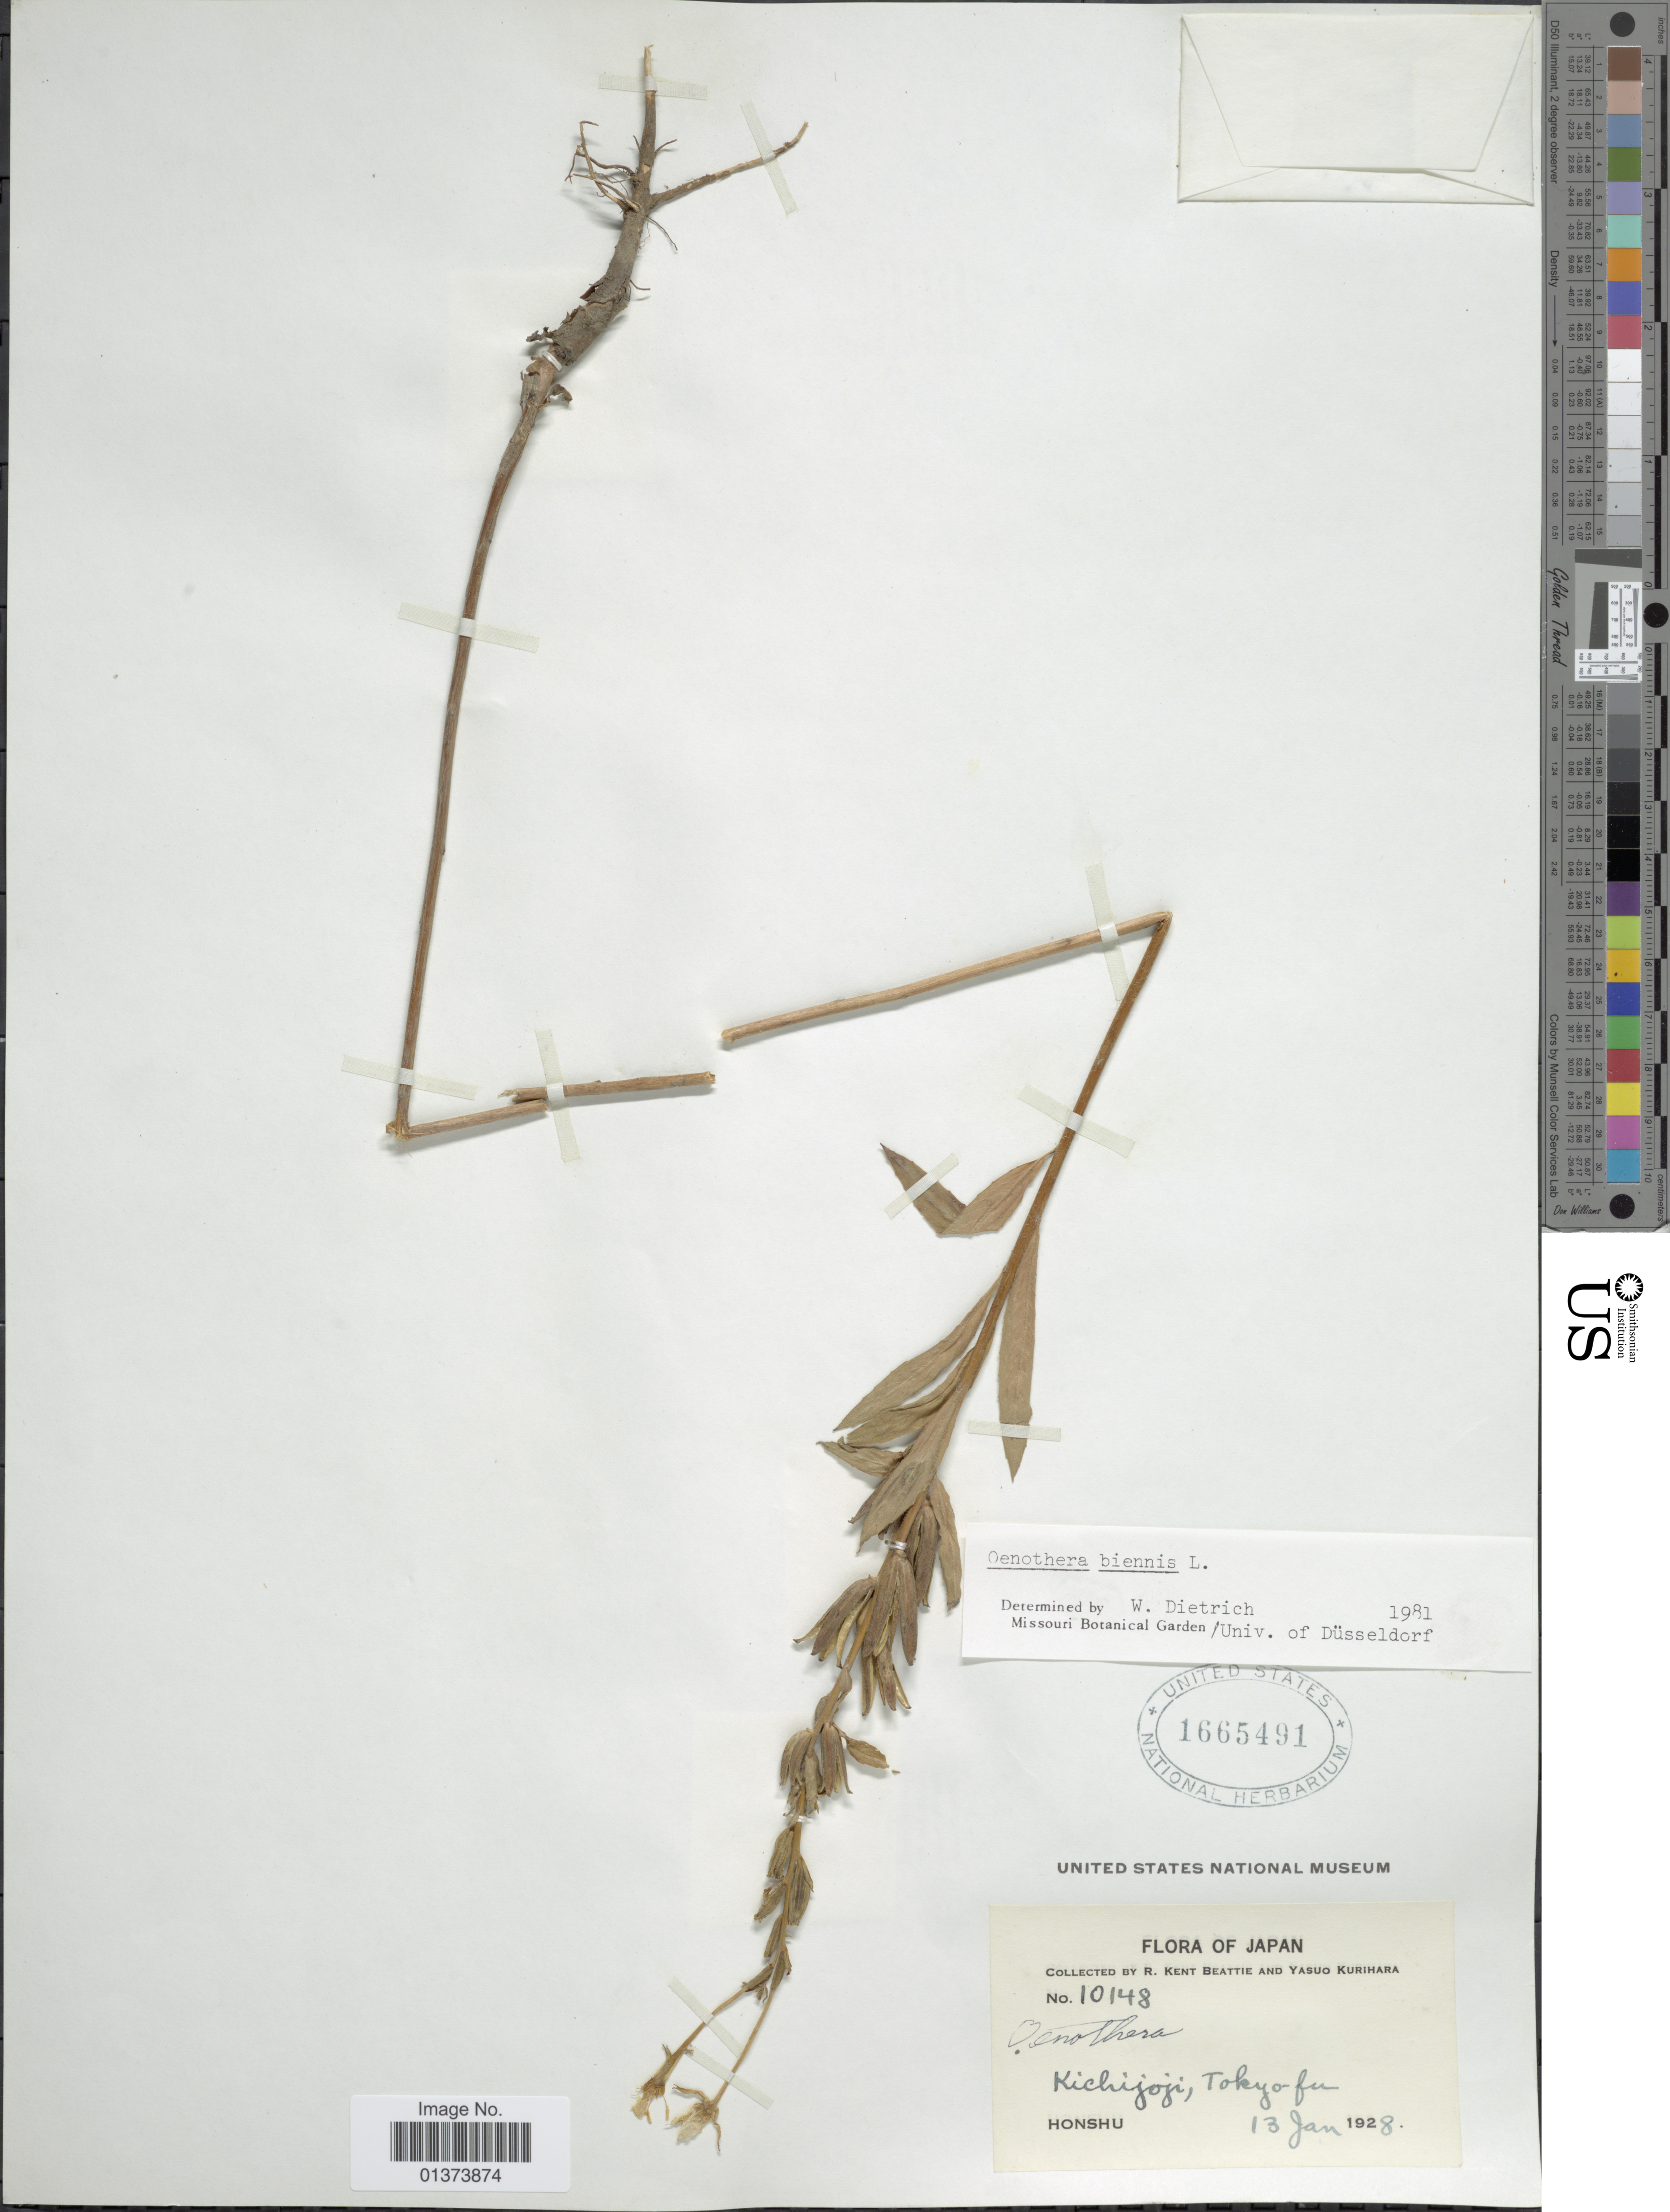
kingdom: Plantae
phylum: Tracheophyta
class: Magnoliopsida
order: Myrtales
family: Onagraceae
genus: Oenothera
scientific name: Oenothera biennis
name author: L.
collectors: R. K. Beattie & Y. Kurihara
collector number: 10148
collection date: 1928-01-13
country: Japan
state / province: Tokyo, Federal City of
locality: Kichijoji, Tokyo-fu, Honshu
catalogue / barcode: US 1665491